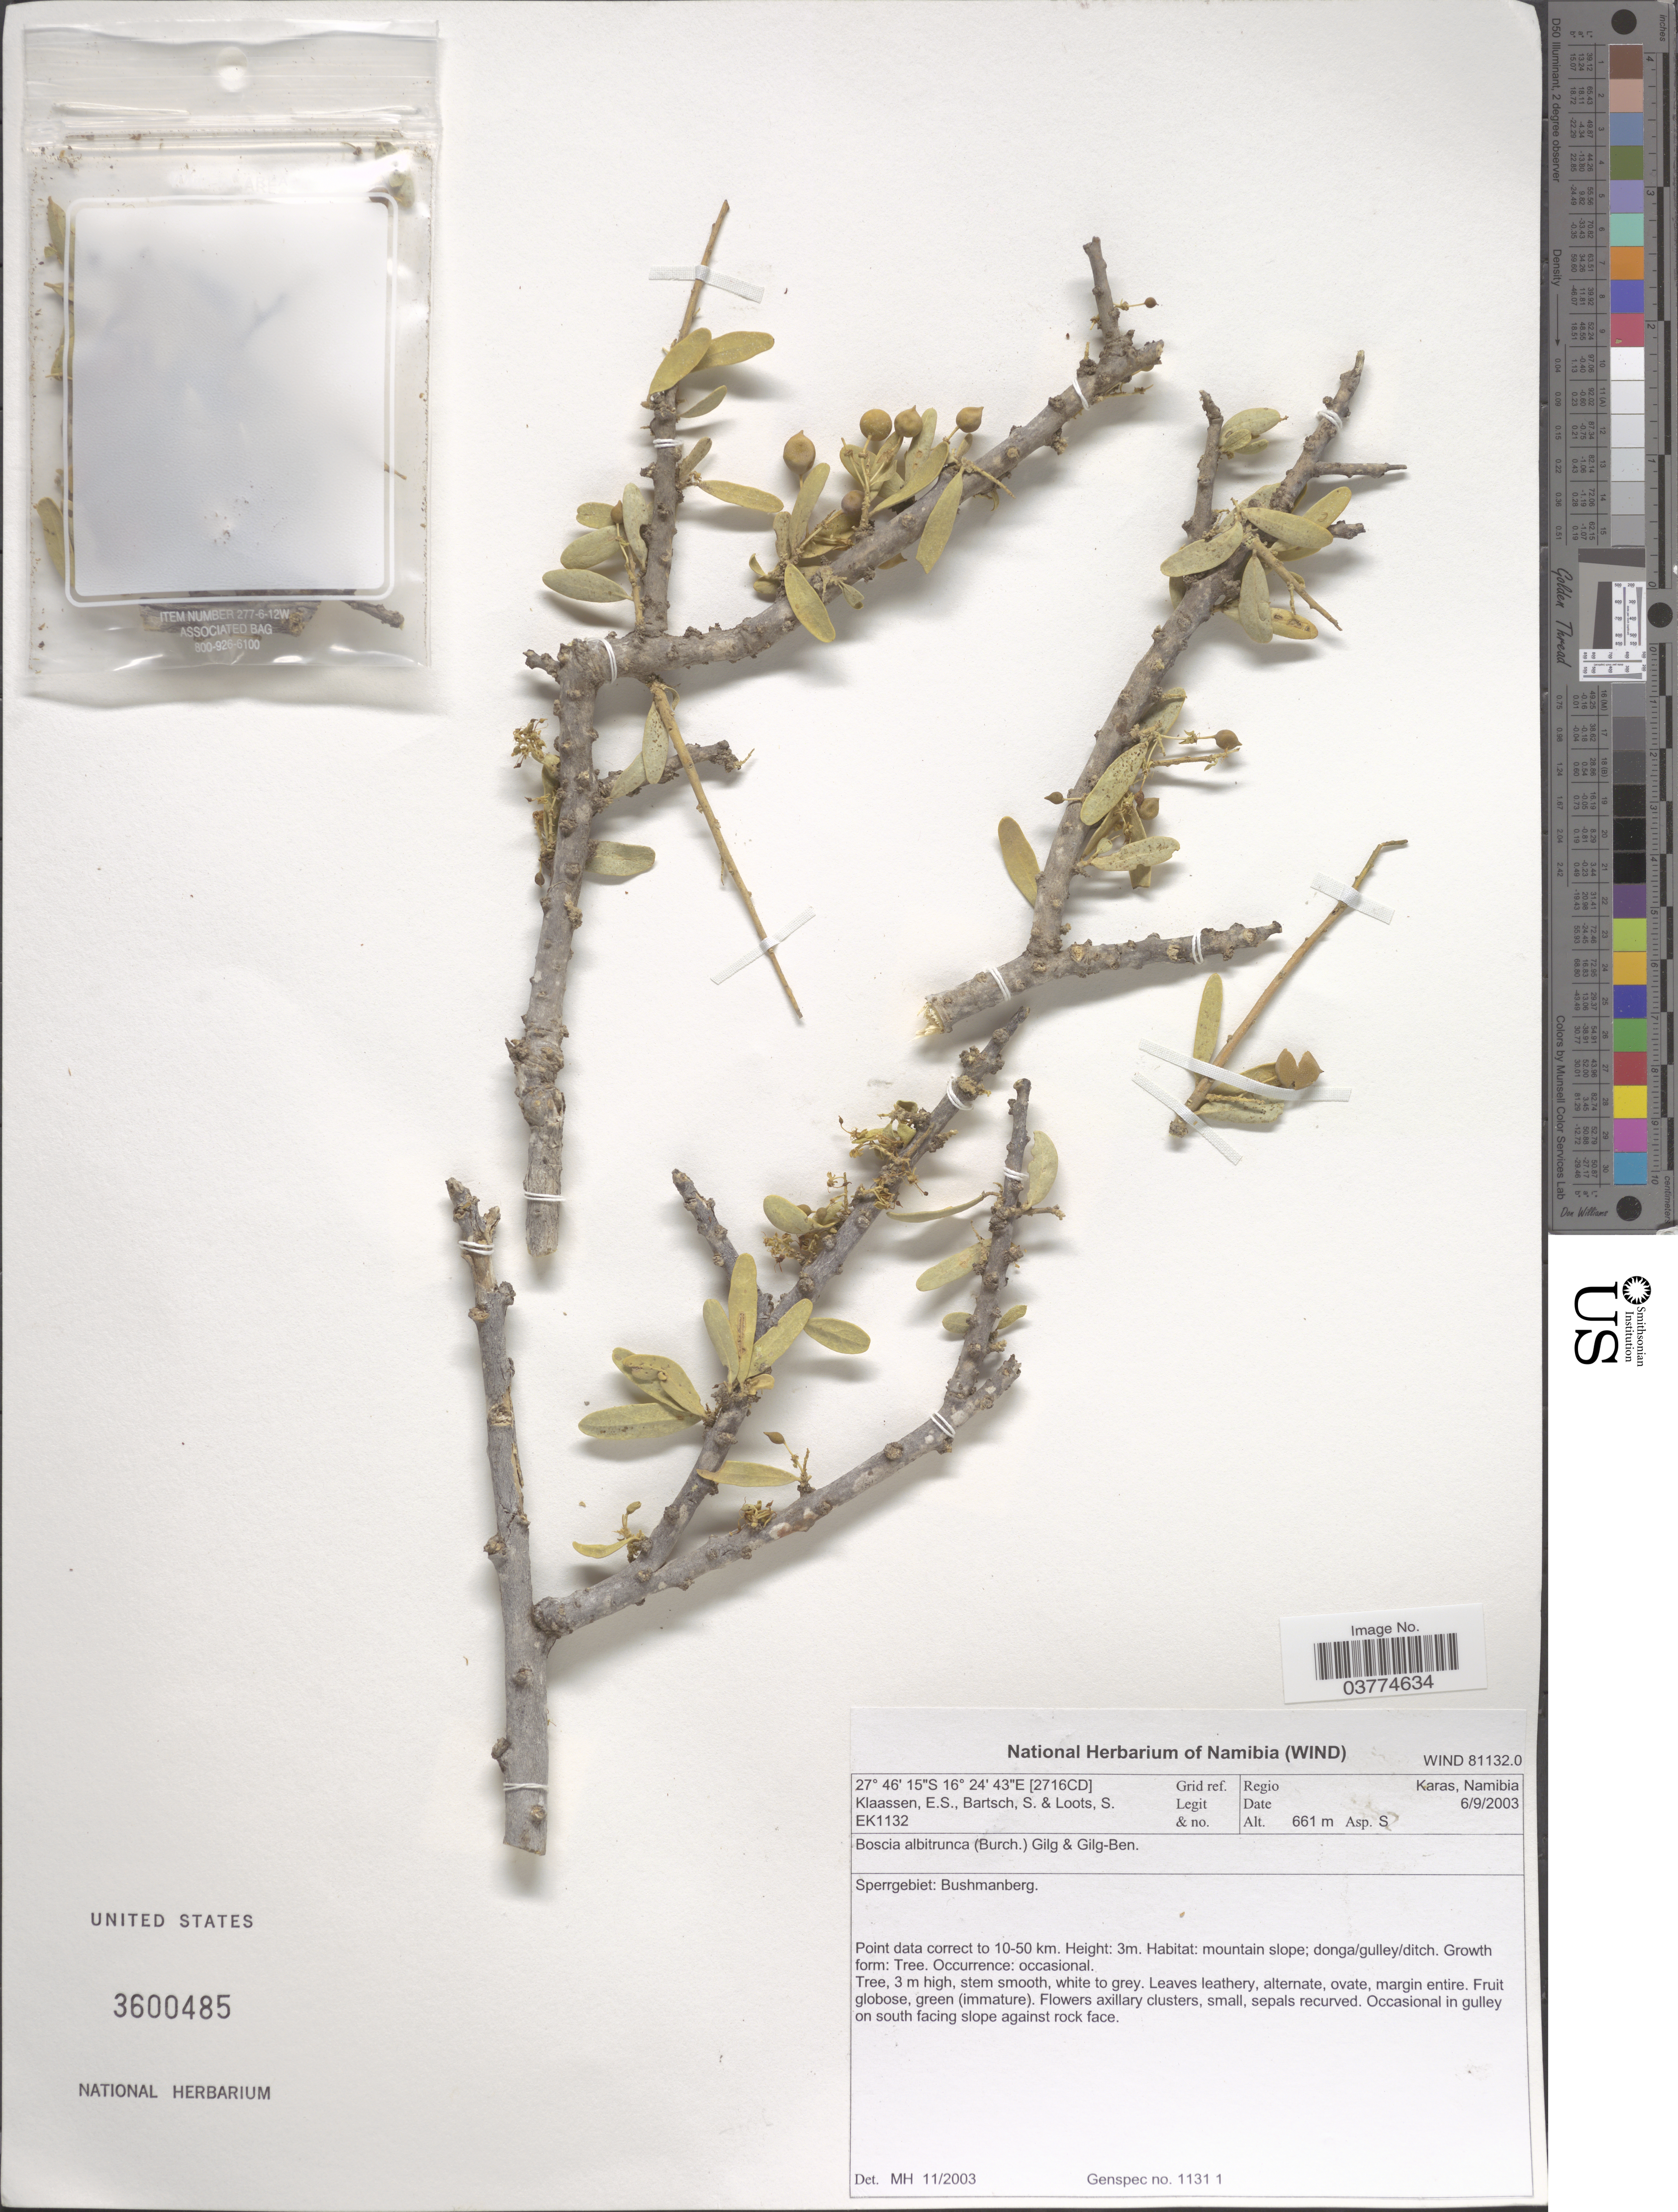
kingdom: Plantae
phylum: Tracheophyta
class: Magnoliopsida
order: Brassicales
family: Capparaceae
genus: Boscia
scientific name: Boscia albitrunca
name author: (Burch.) Gilg & Gilg-Ben.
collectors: E. S. Klaassen, S. Bartsch & S. Loots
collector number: EK1132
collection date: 2003-09-06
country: Namibia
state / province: Karas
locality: Grid ref. [2716CD]. Regio Karas, Namibia. Sperrgebiet: Bushmanberg. Point data correct to 10-50 km.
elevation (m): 661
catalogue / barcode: US 3600485